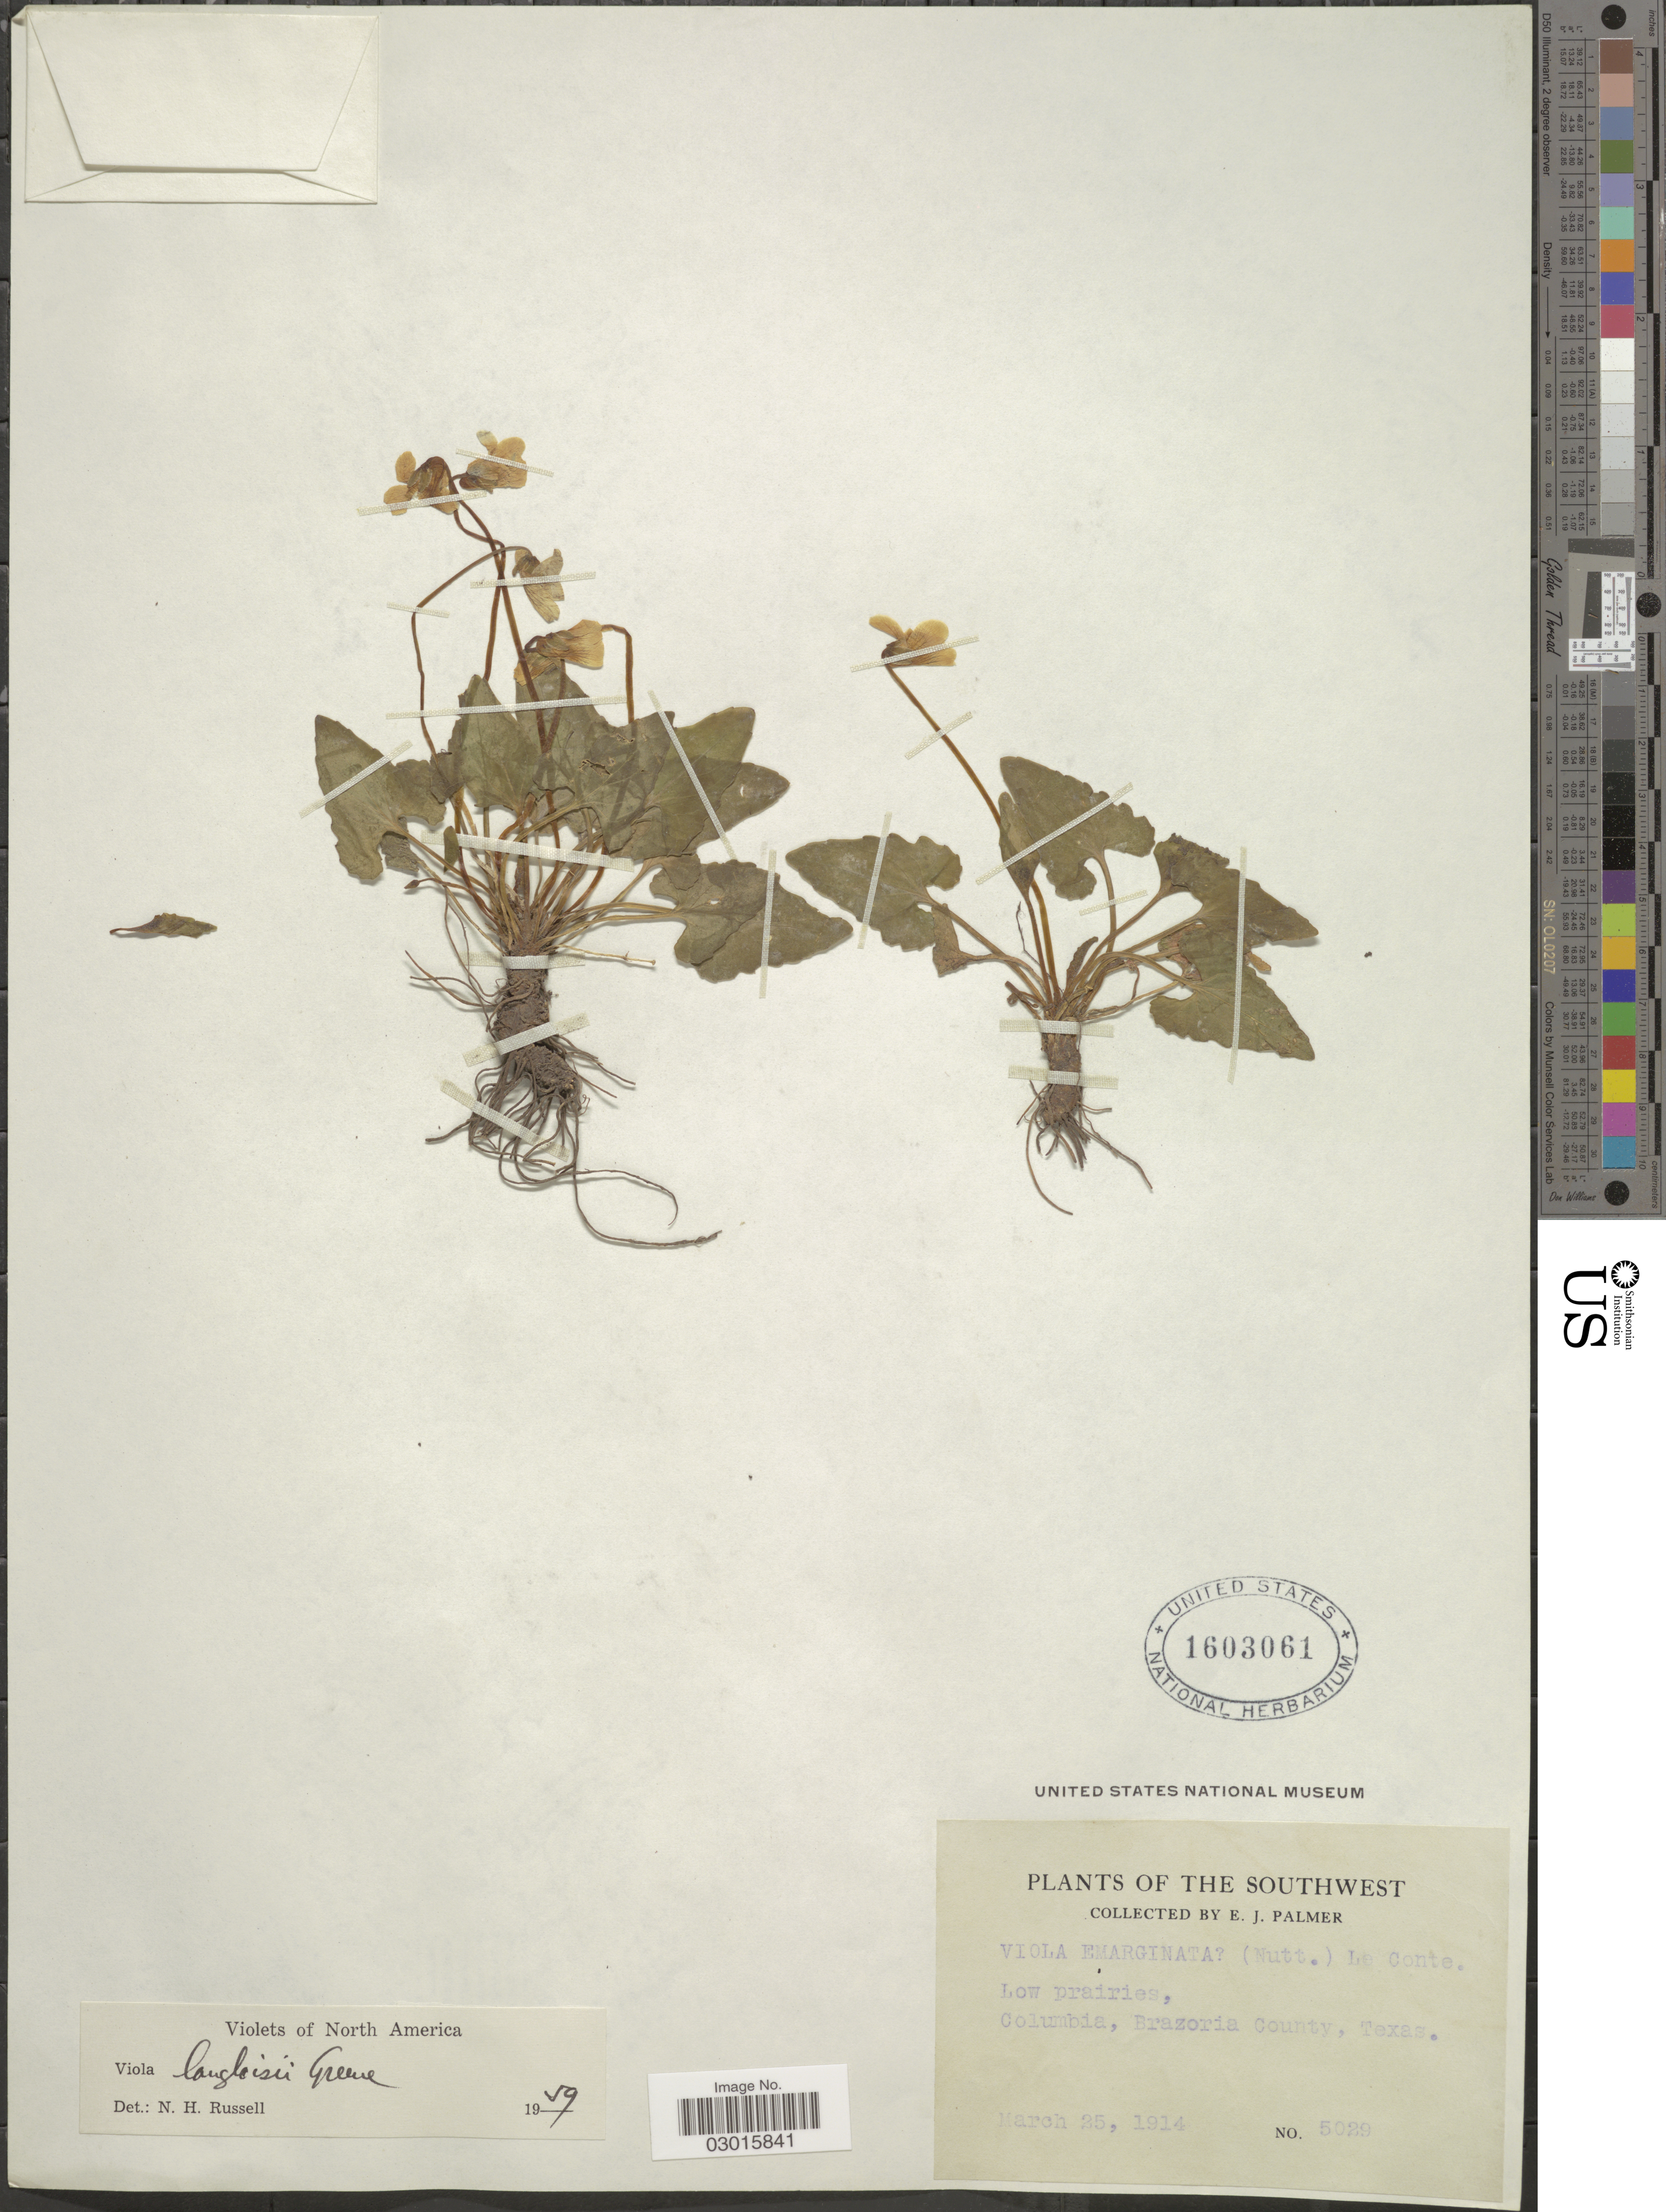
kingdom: Plantae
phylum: Tracheophyta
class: Magnoliopsida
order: Malpighiales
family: Violaceae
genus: Viola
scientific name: Viola langloisii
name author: Greene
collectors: E. J. Palmer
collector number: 5029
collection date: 1914-03-25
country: United States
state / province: Texas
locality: The Southwest, Columbia, Brazoria County.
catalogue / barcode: US 1603061